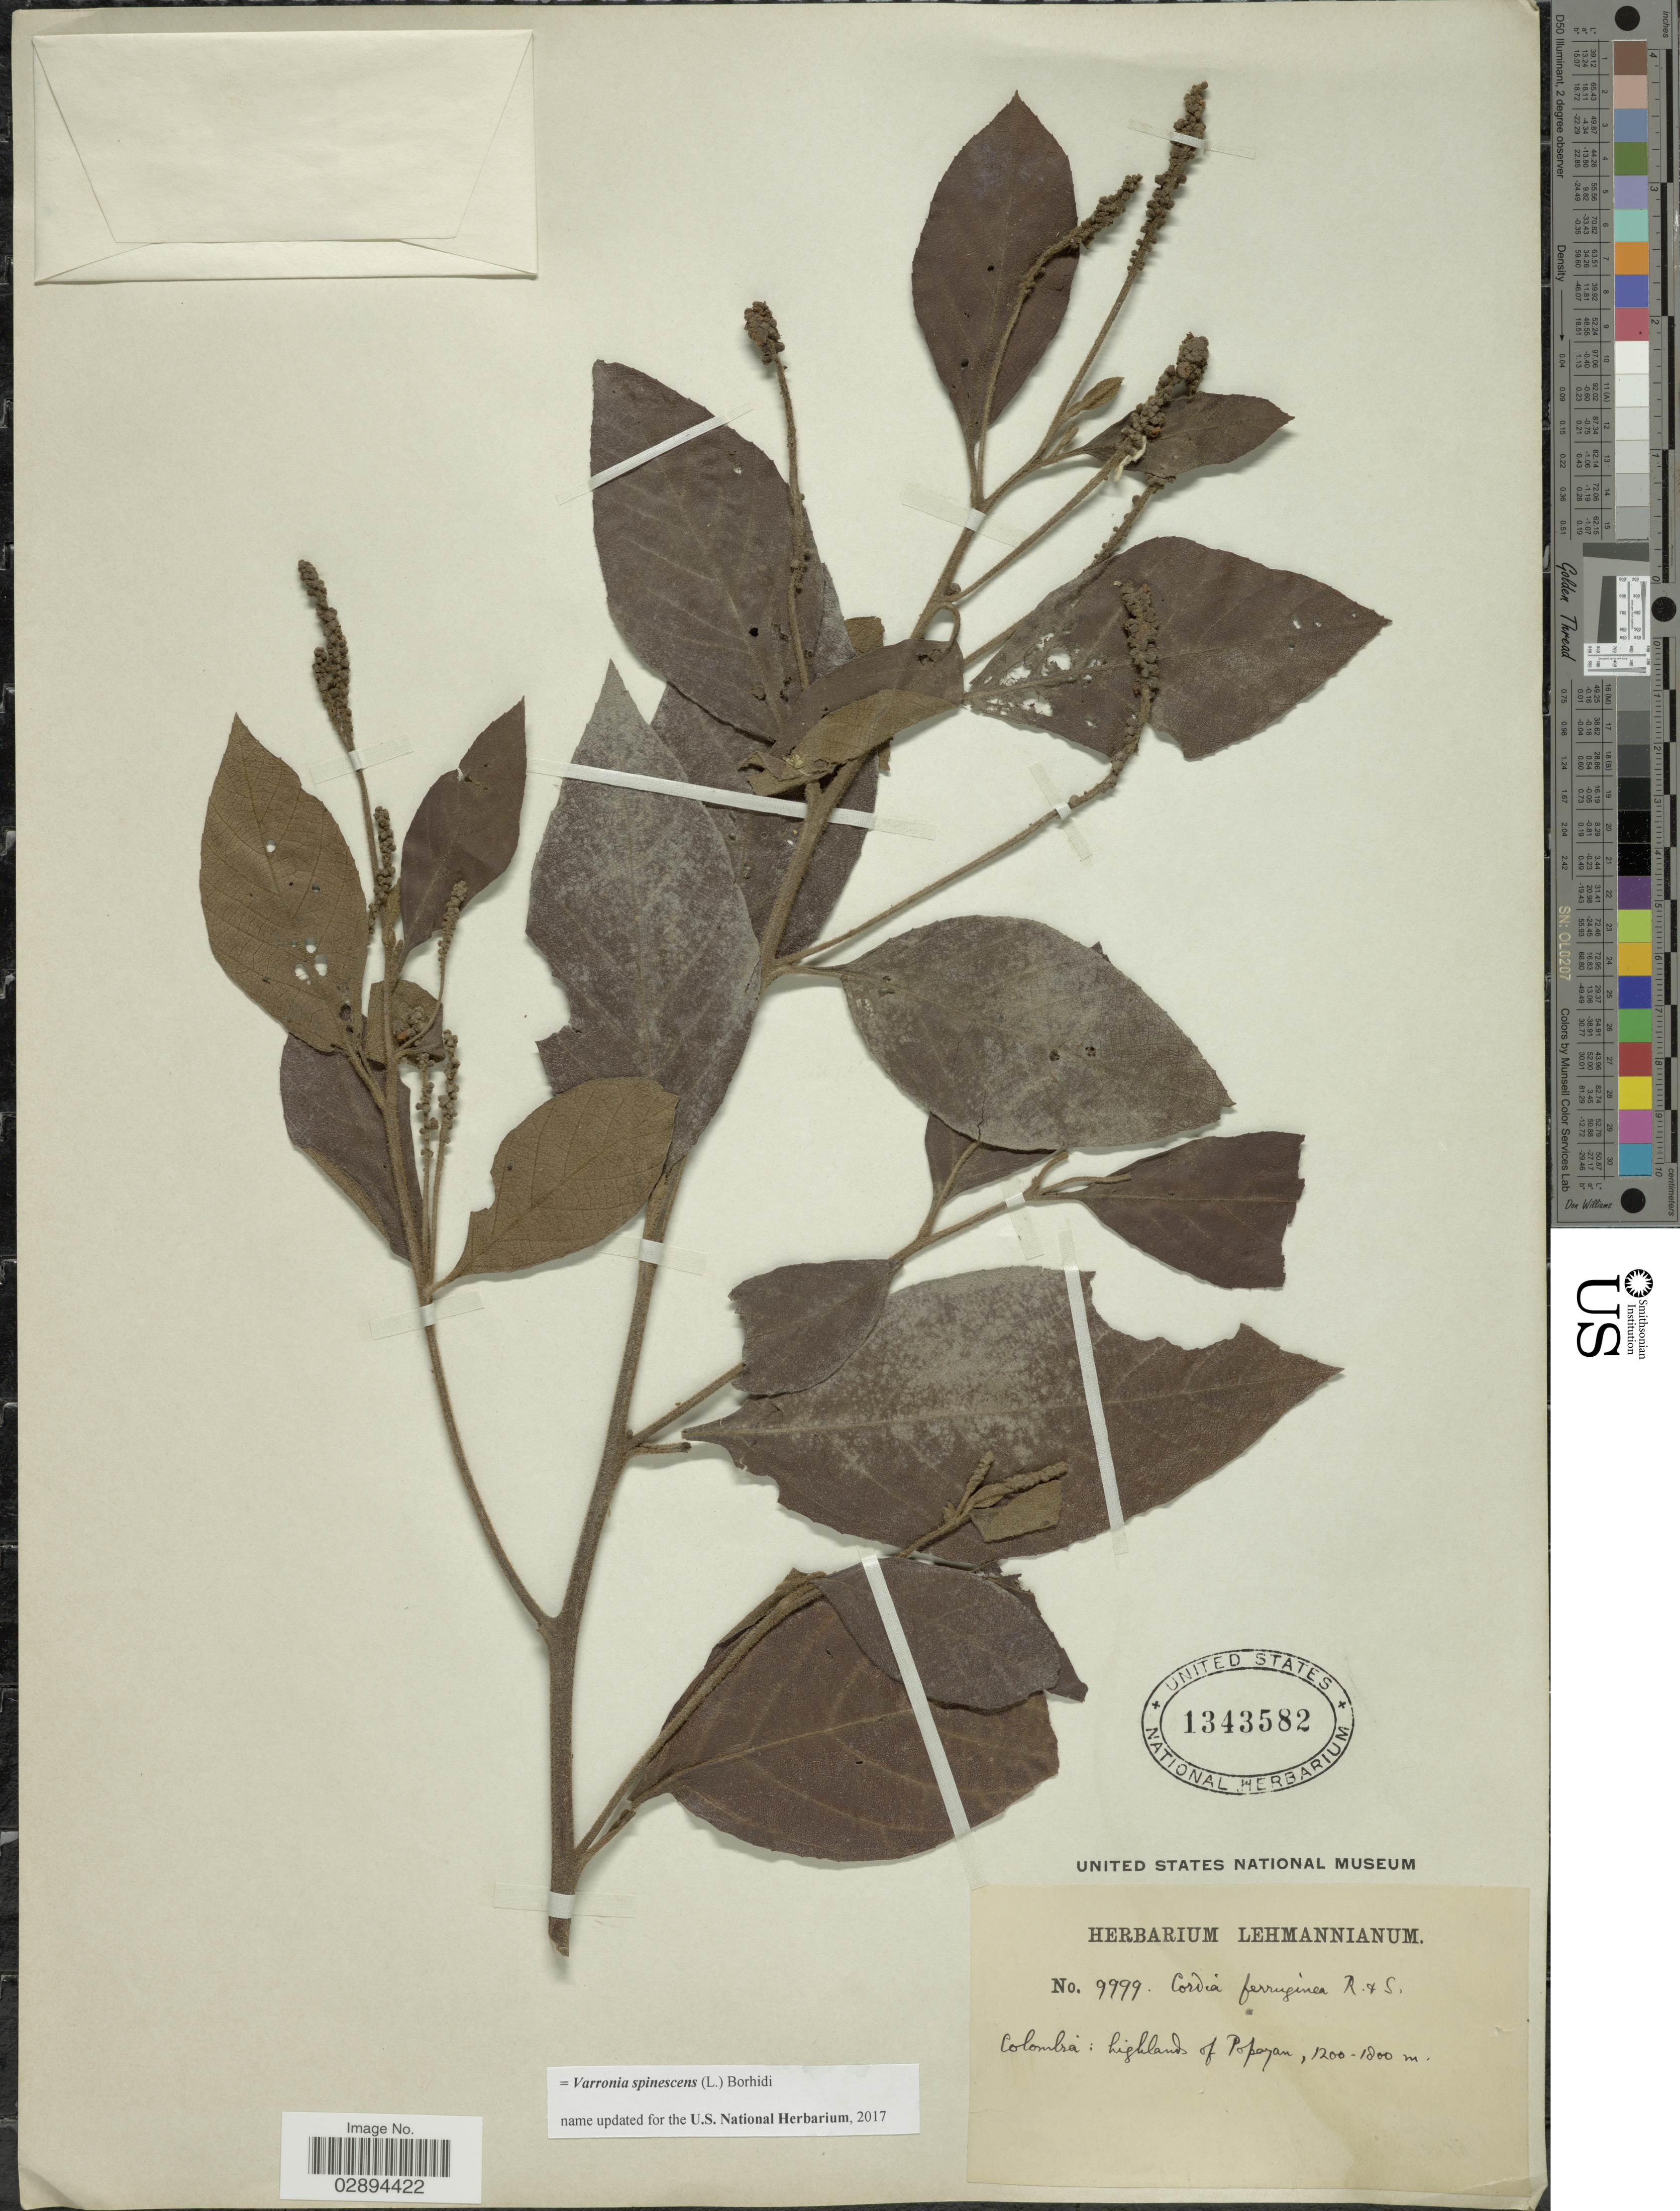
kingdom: Plantae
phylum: Tracheophyta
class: Magnoliopsida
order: Boraginales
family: Cordiaceae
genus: Varronia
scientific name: Varronia spinescens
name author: (L.) Borhidi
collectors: -. Lehmann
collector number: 9999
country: Colombia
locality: Highlands of Popayan.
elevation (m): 1200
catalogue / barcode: US 1343582